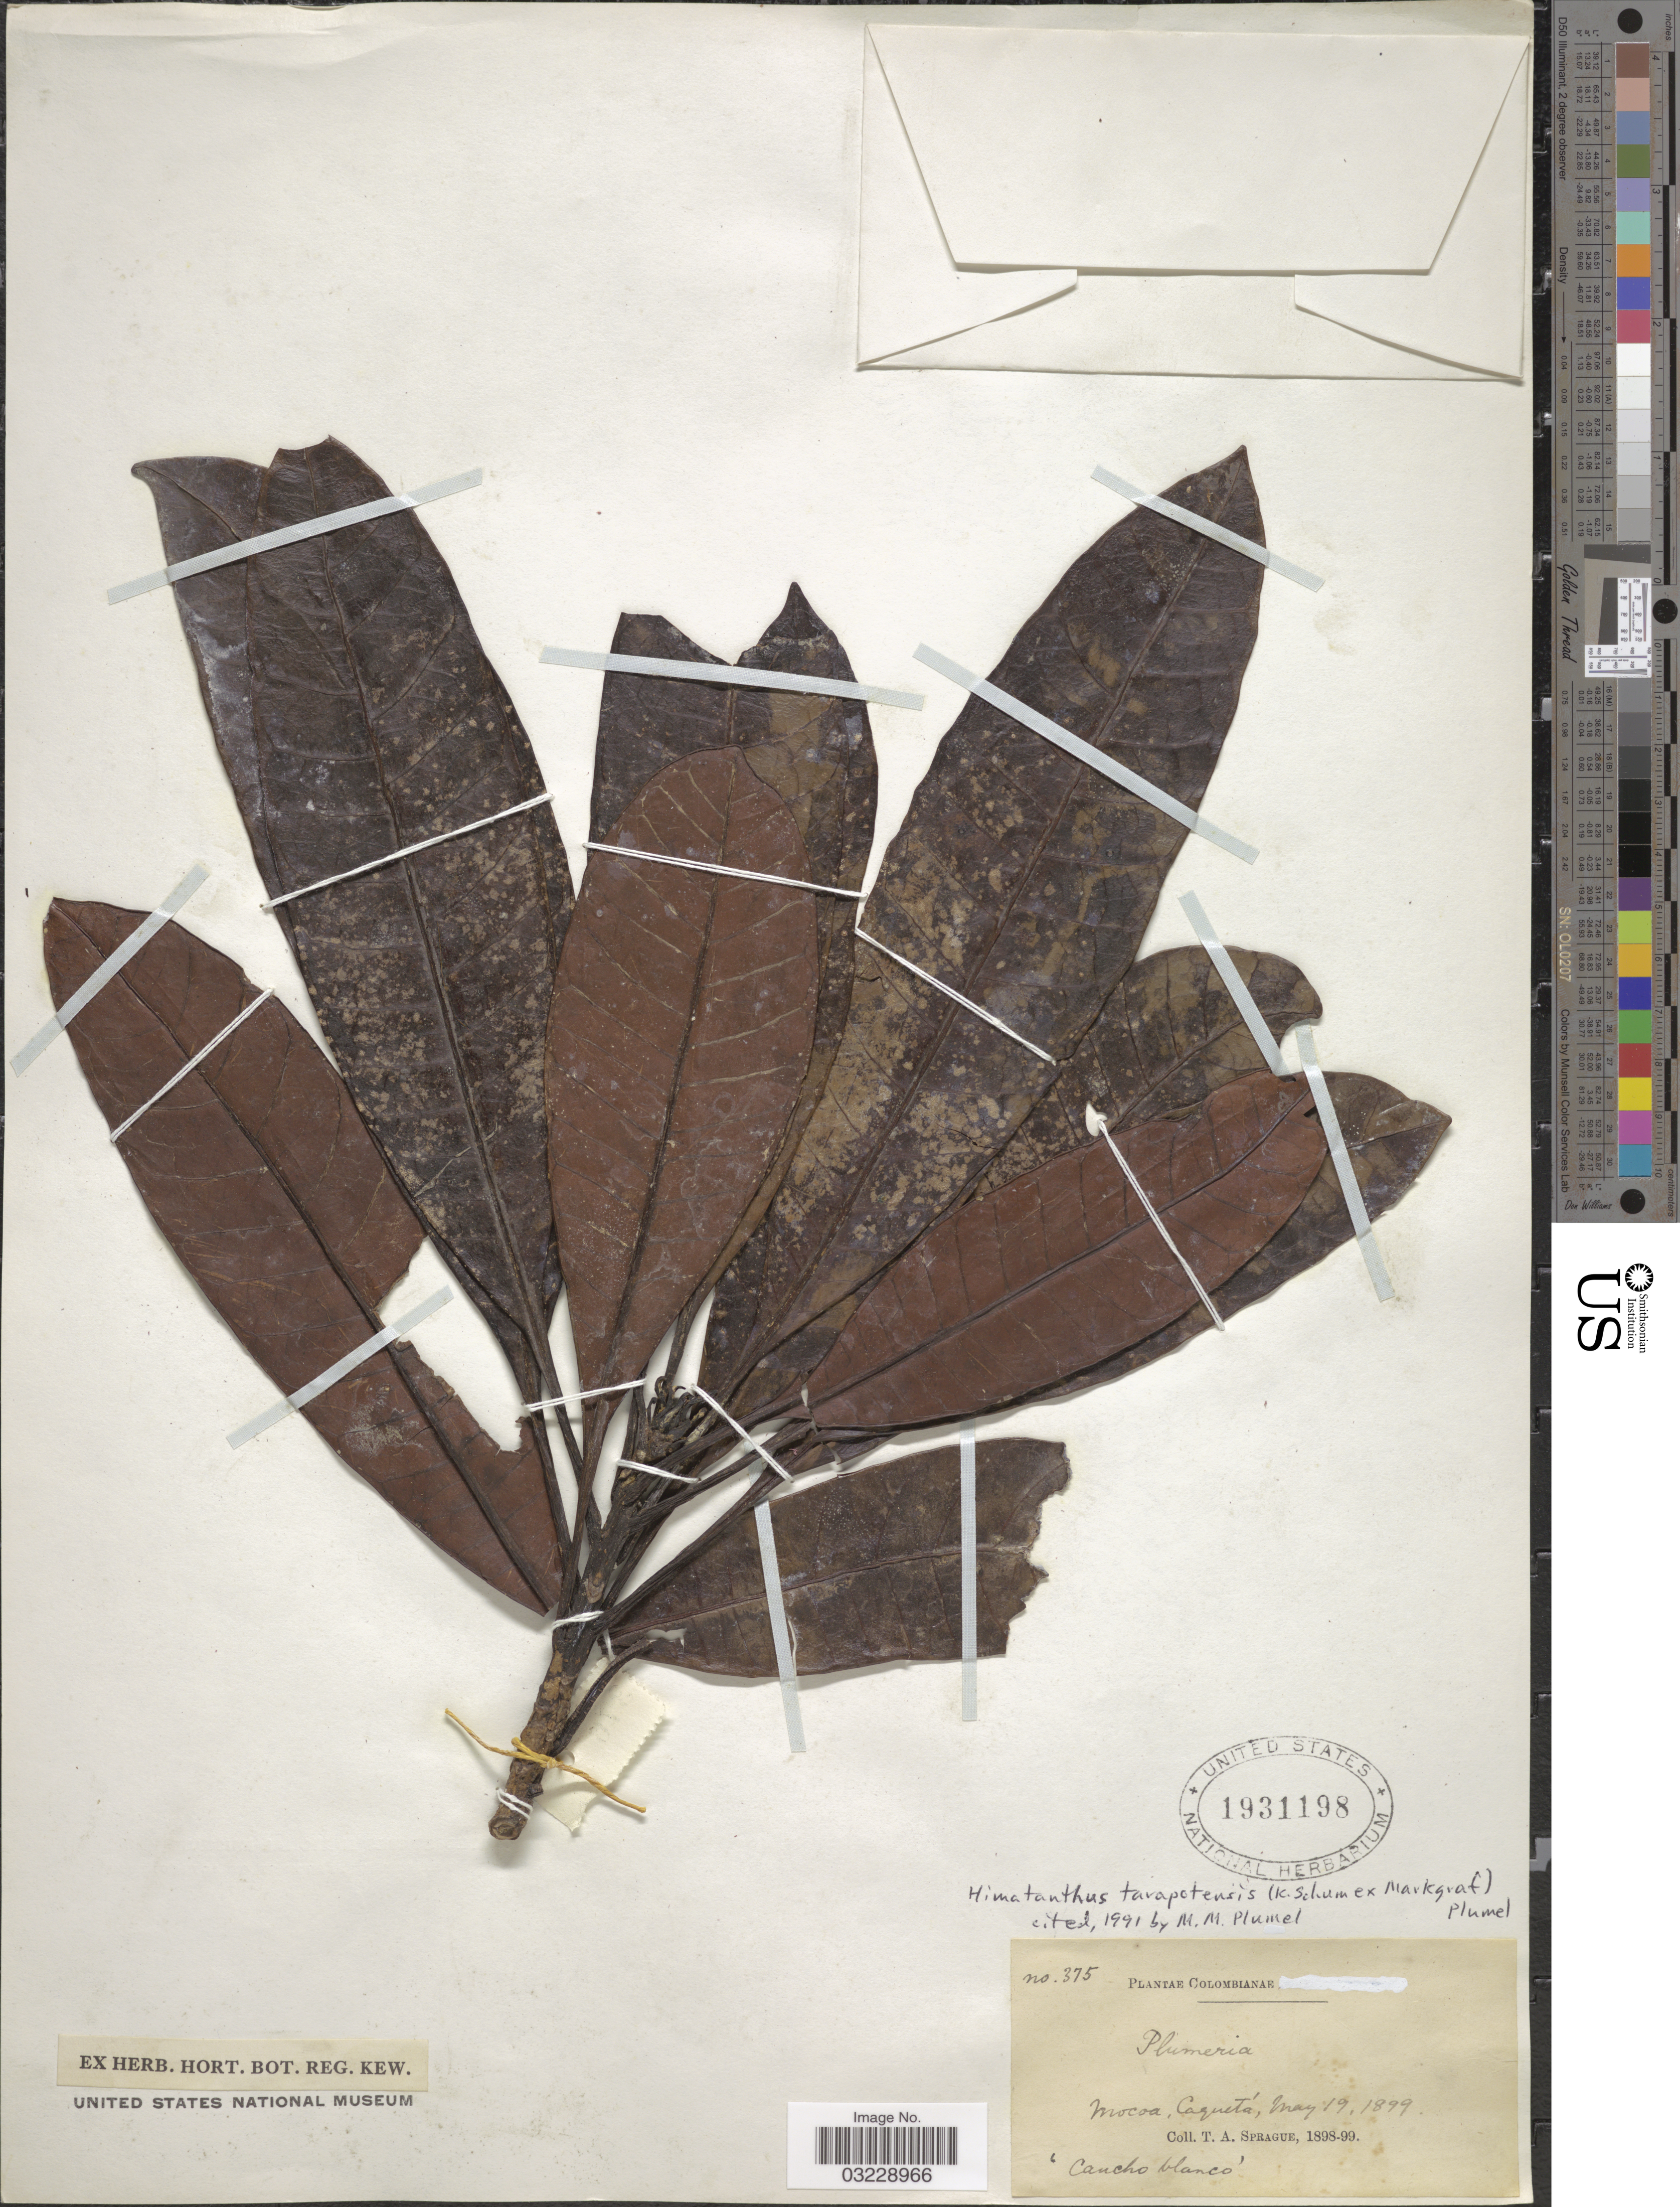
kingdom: Plantae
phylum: Tracheophyta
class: Magnoliopsida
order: Gentianales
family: Apocynaceae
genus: Himatanthus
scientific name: Himatanthus tarapotensis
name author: (K. Schum. ex Markgr.) Plumel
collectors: T. A. Sprague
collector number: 375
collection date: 1899-05-19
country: Colombia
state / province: Caquetá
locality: Mocoa.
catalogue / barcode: US 1931198